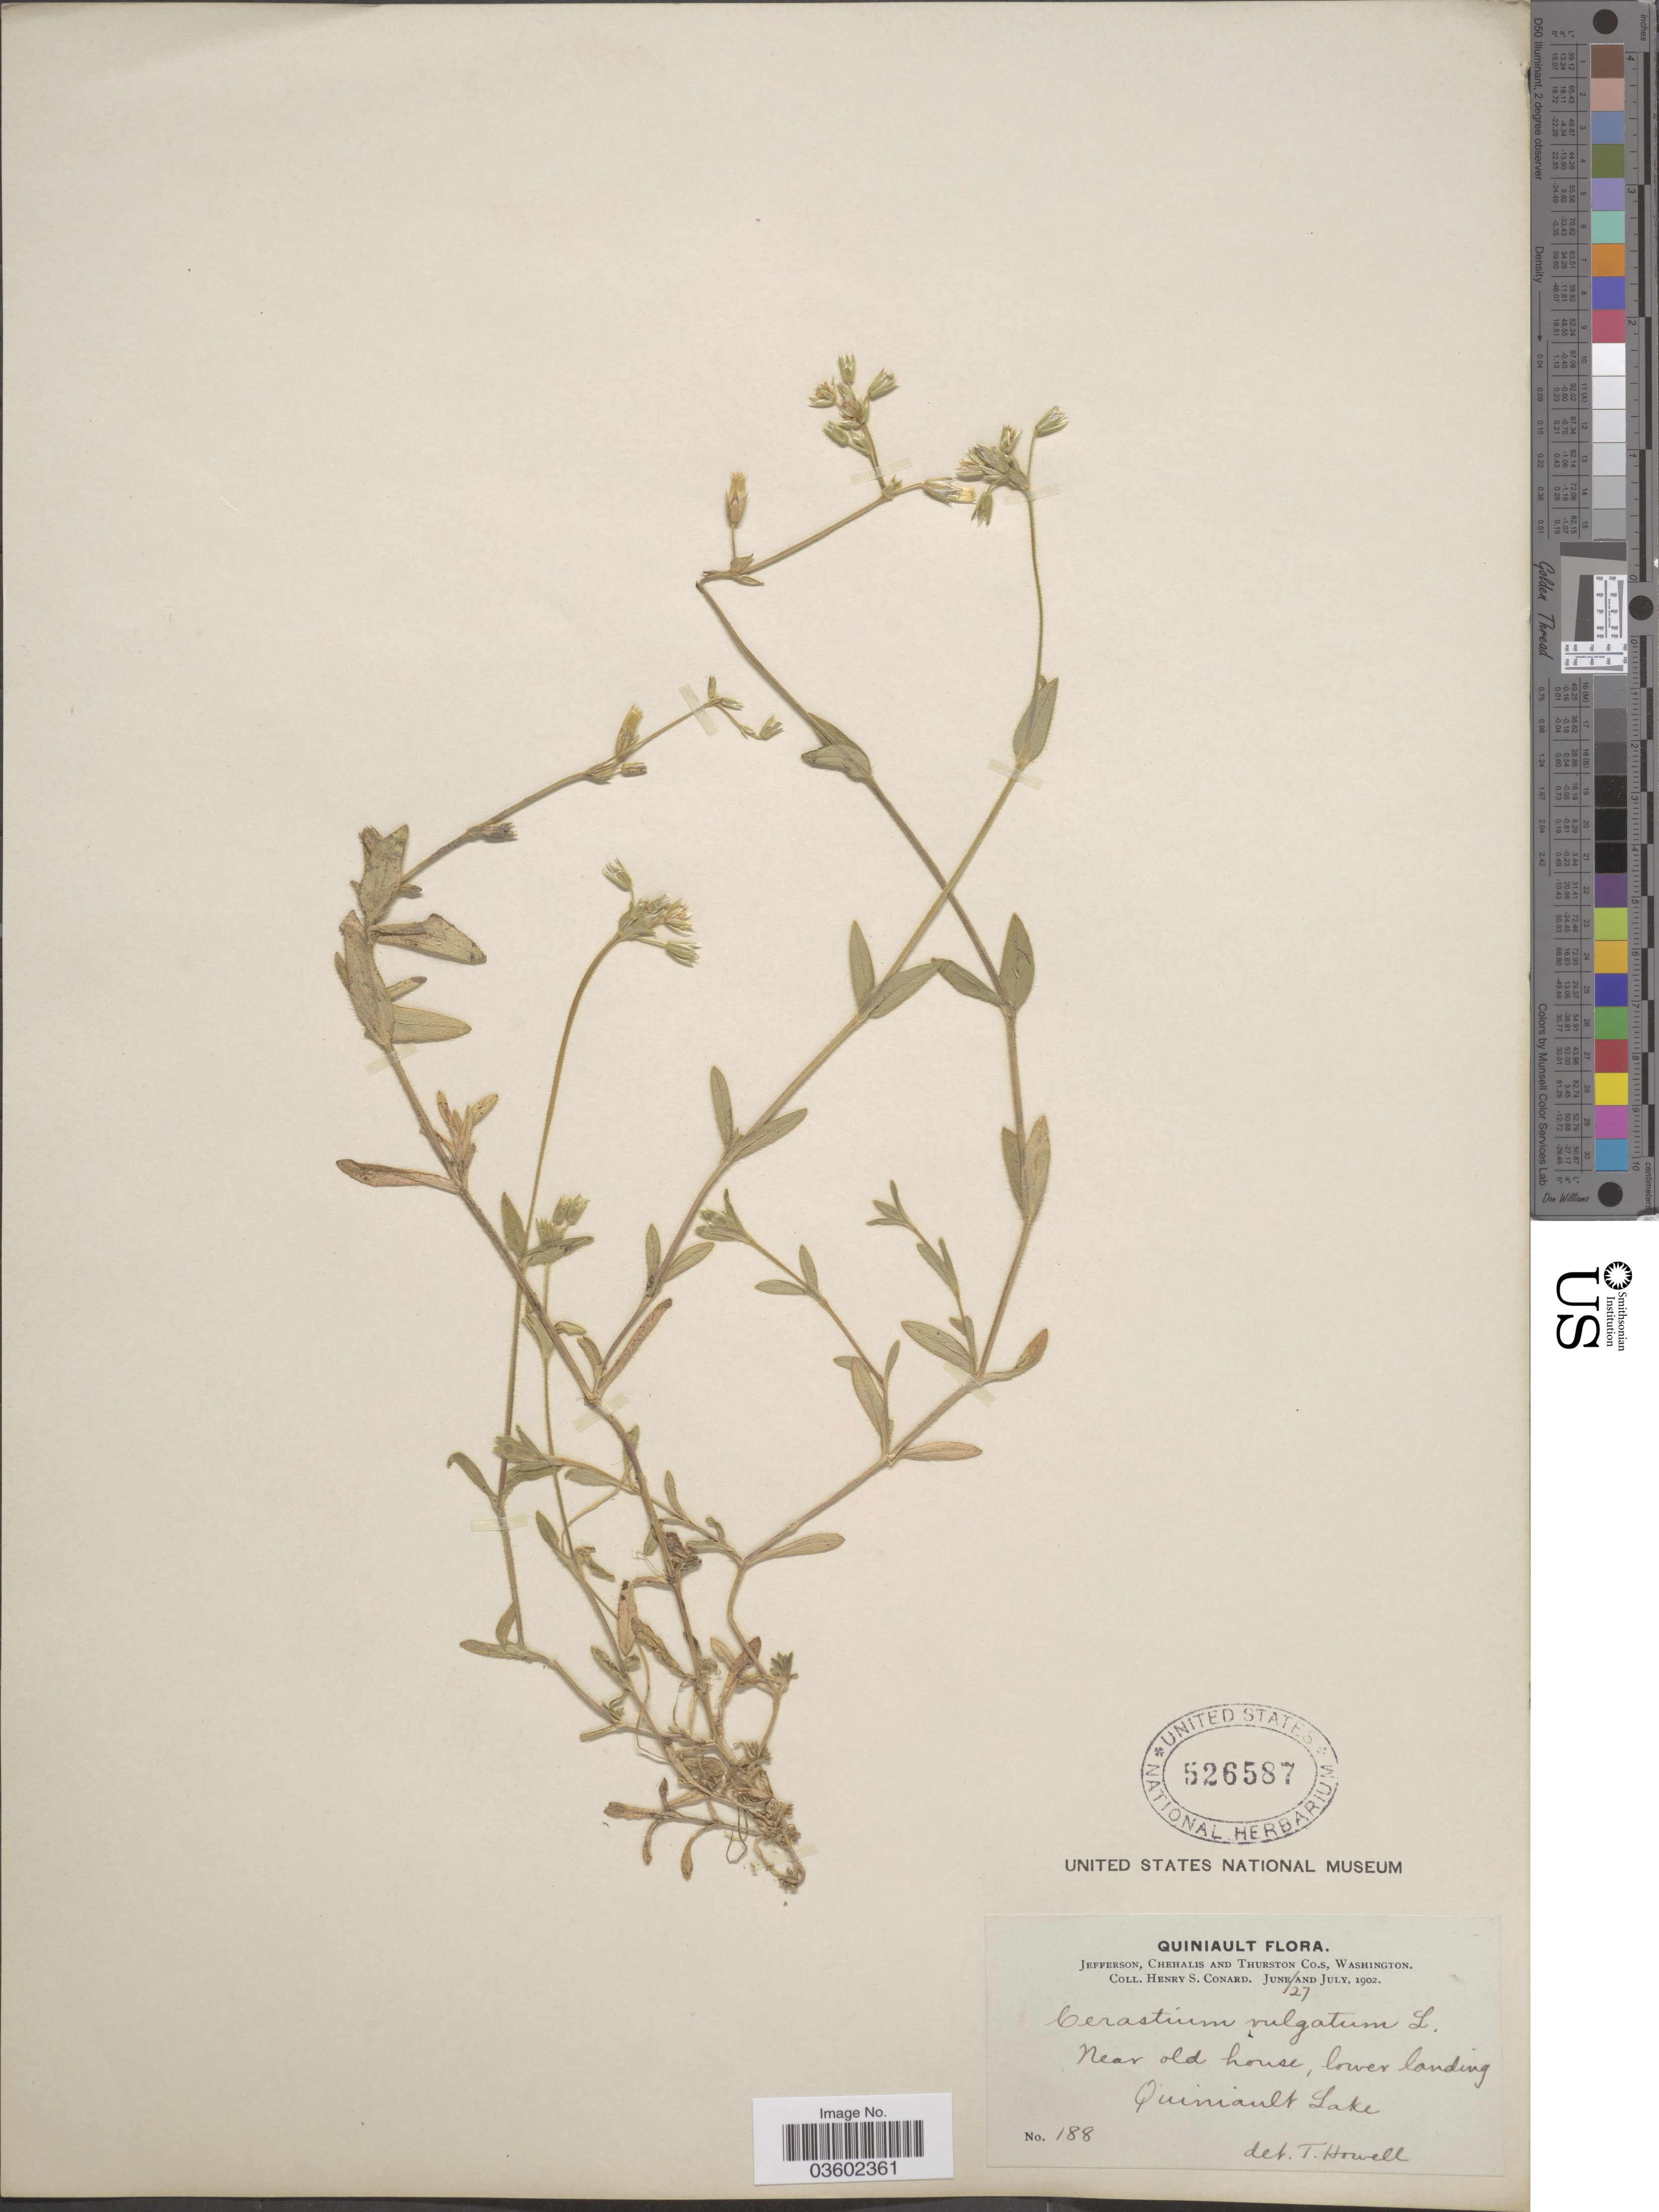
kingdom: Plantae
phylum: Tracheophyta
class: Magnoliopsida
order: Caryophyllales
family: Caryophyllaceae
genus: Cerastium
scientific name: Cerastium vulgatum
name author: L.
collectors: H. S. Conard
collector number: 188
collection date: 1902-06-27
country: United States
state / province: Washington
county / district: Thurston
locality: Quiniault. Jefferson, Chehalis and Thurston Co.s Quiniault Lake.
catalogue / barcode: US 526587